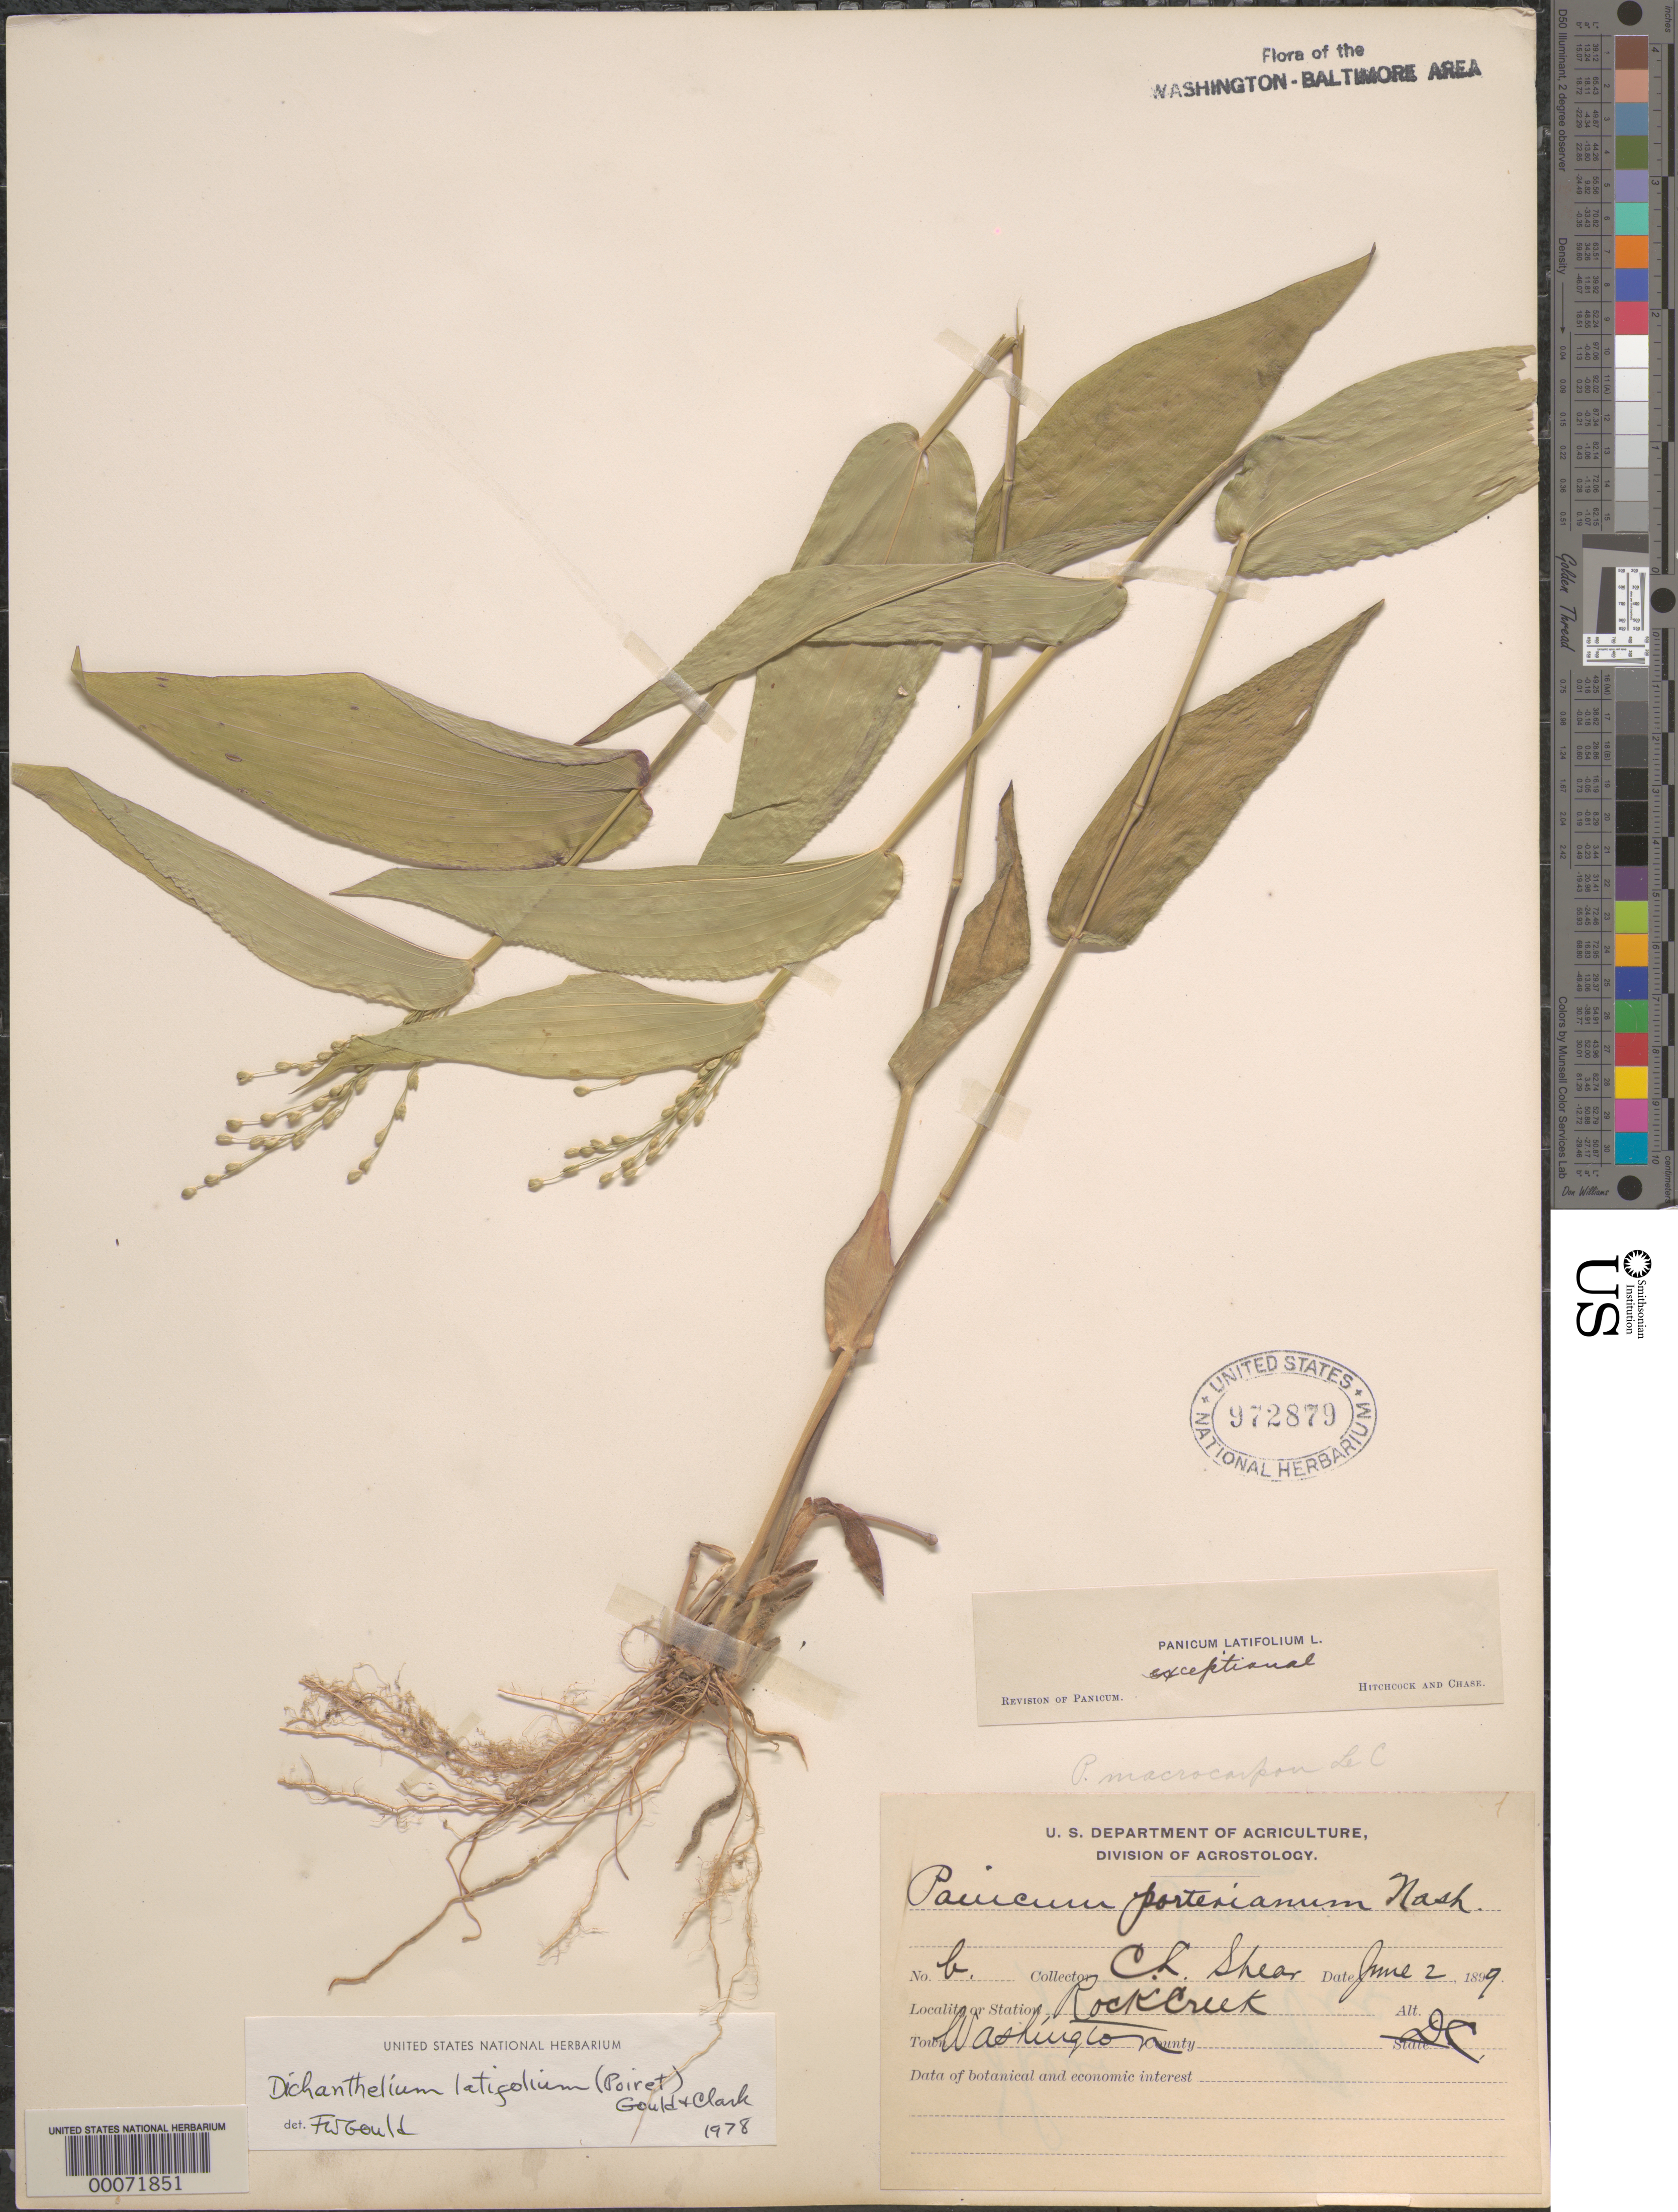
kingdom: Plantae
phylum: Tracheophyta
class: Liliopsida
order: Poales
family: Poaceae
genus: Dichanthelium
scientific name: Dichanthelium latifolium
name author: (L.) Harvill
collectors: C. L. Shear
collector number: B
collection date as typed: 02 Jun 1899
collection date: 1899-06-02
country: United States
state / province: District of Columbia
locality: Washington, DC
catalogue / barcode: US 972879